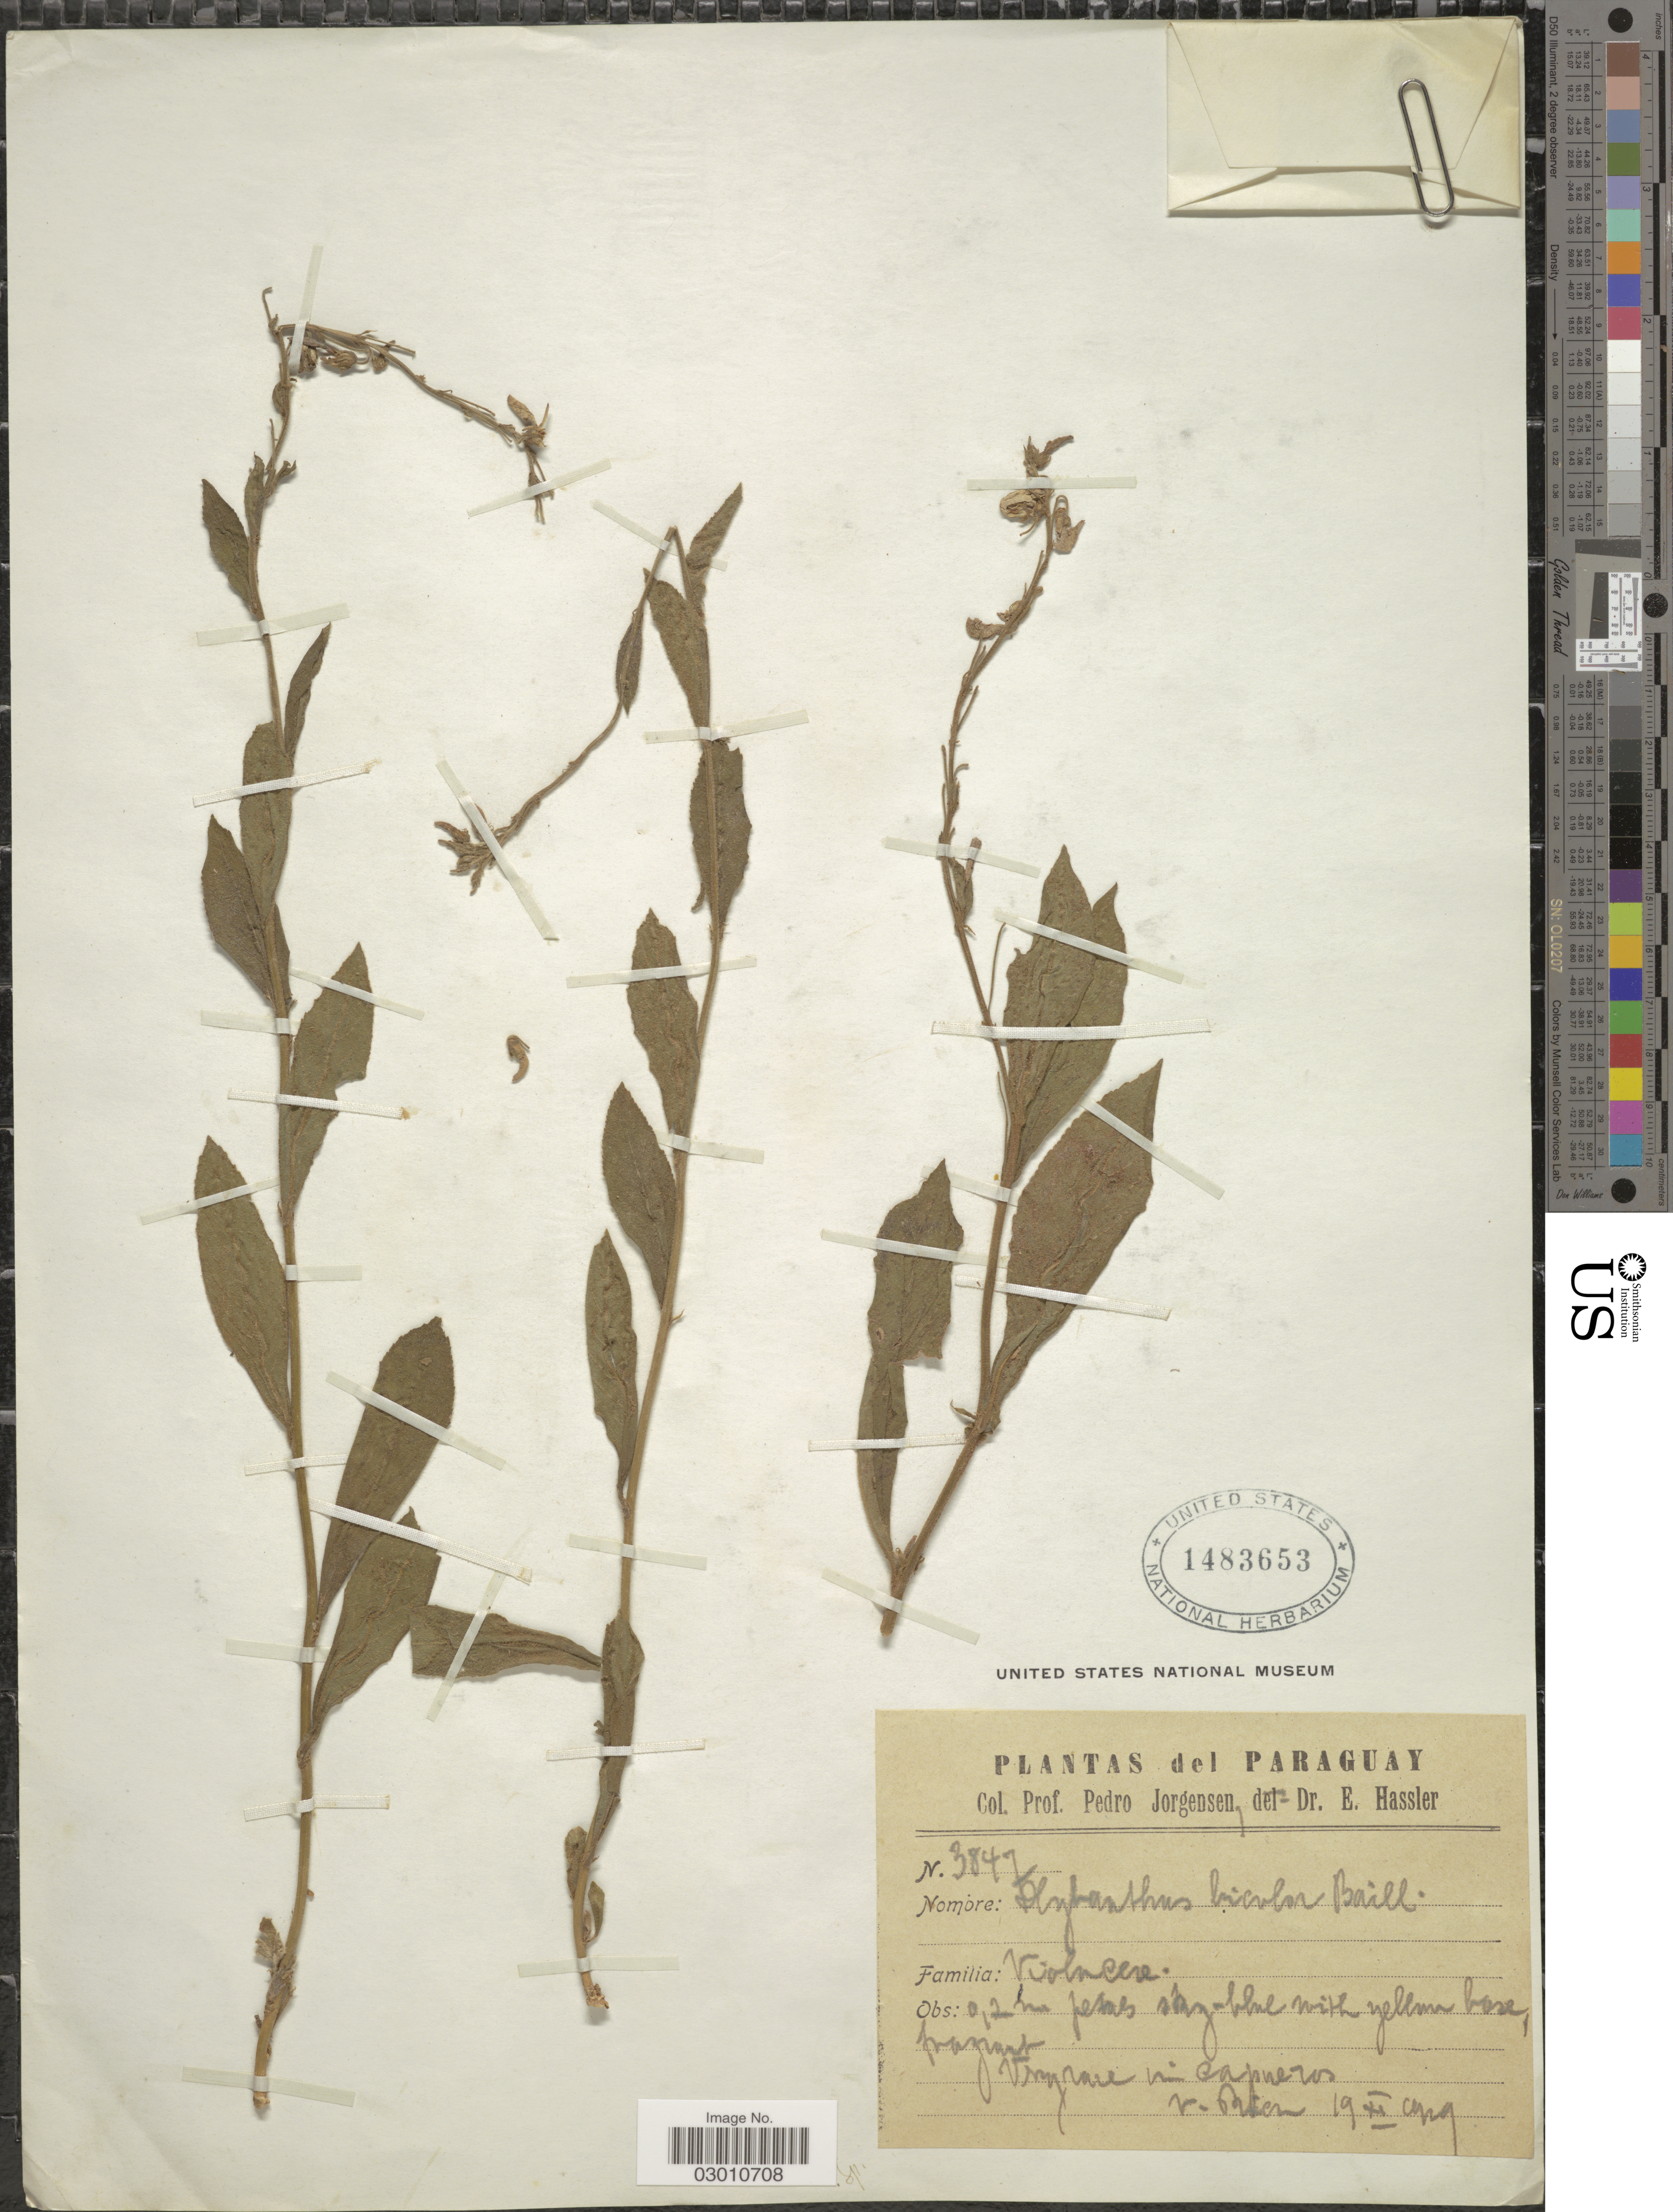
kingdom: Plantae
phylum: Tracheophyta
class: Magnoliopsida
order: Malpighiales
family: Violaceae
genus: Pombalia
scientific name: Pombalia bicolor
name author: (A. St.-Hil.) Paula-Souza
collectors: P. Jörgensen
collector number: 3847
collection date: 1909-11-19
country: Paraguay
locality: Vogue in camperos v. Rica.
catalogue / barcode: US 1483653